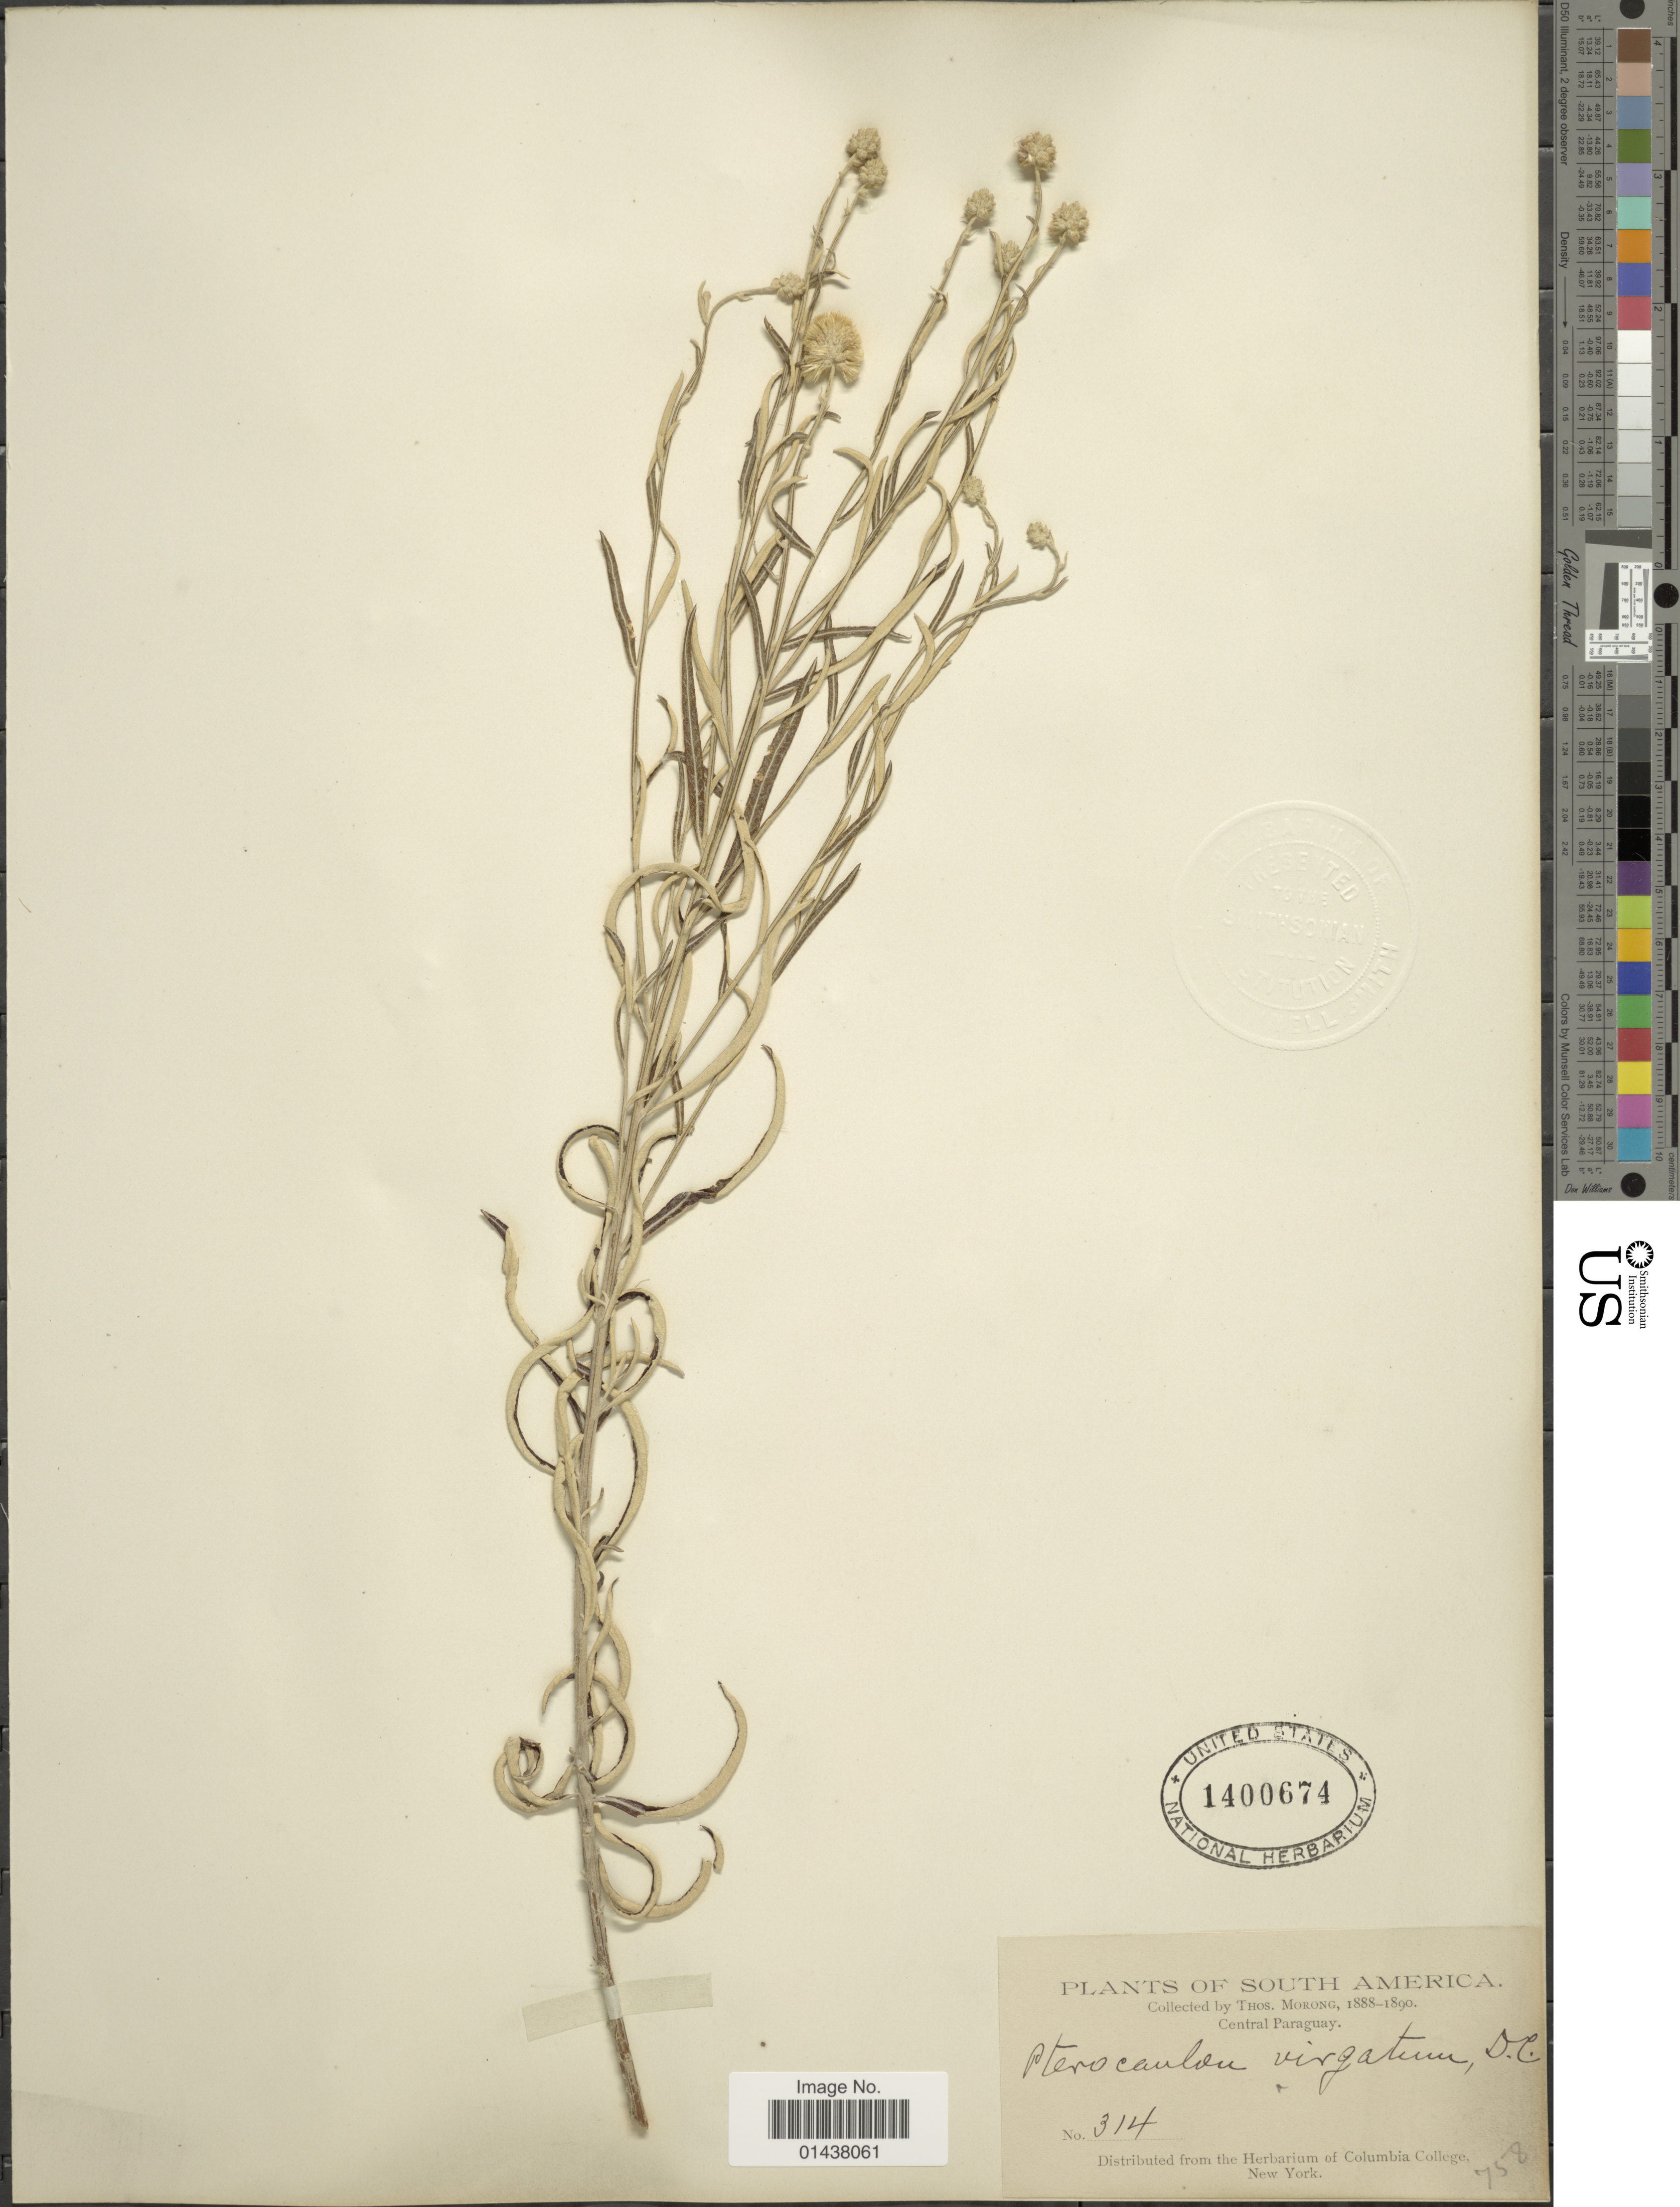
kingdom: Plantae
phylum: Tracheophyta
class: Magnoliopsida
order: Asterales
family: Asteraceae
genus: Pterocaulon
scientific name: Pterocaulon angustifolium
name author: DC.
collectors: ex herb. T. Morong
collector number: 314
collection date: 1888/1890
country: Paraguay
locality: Central Paraguay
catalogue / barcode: US 1400674